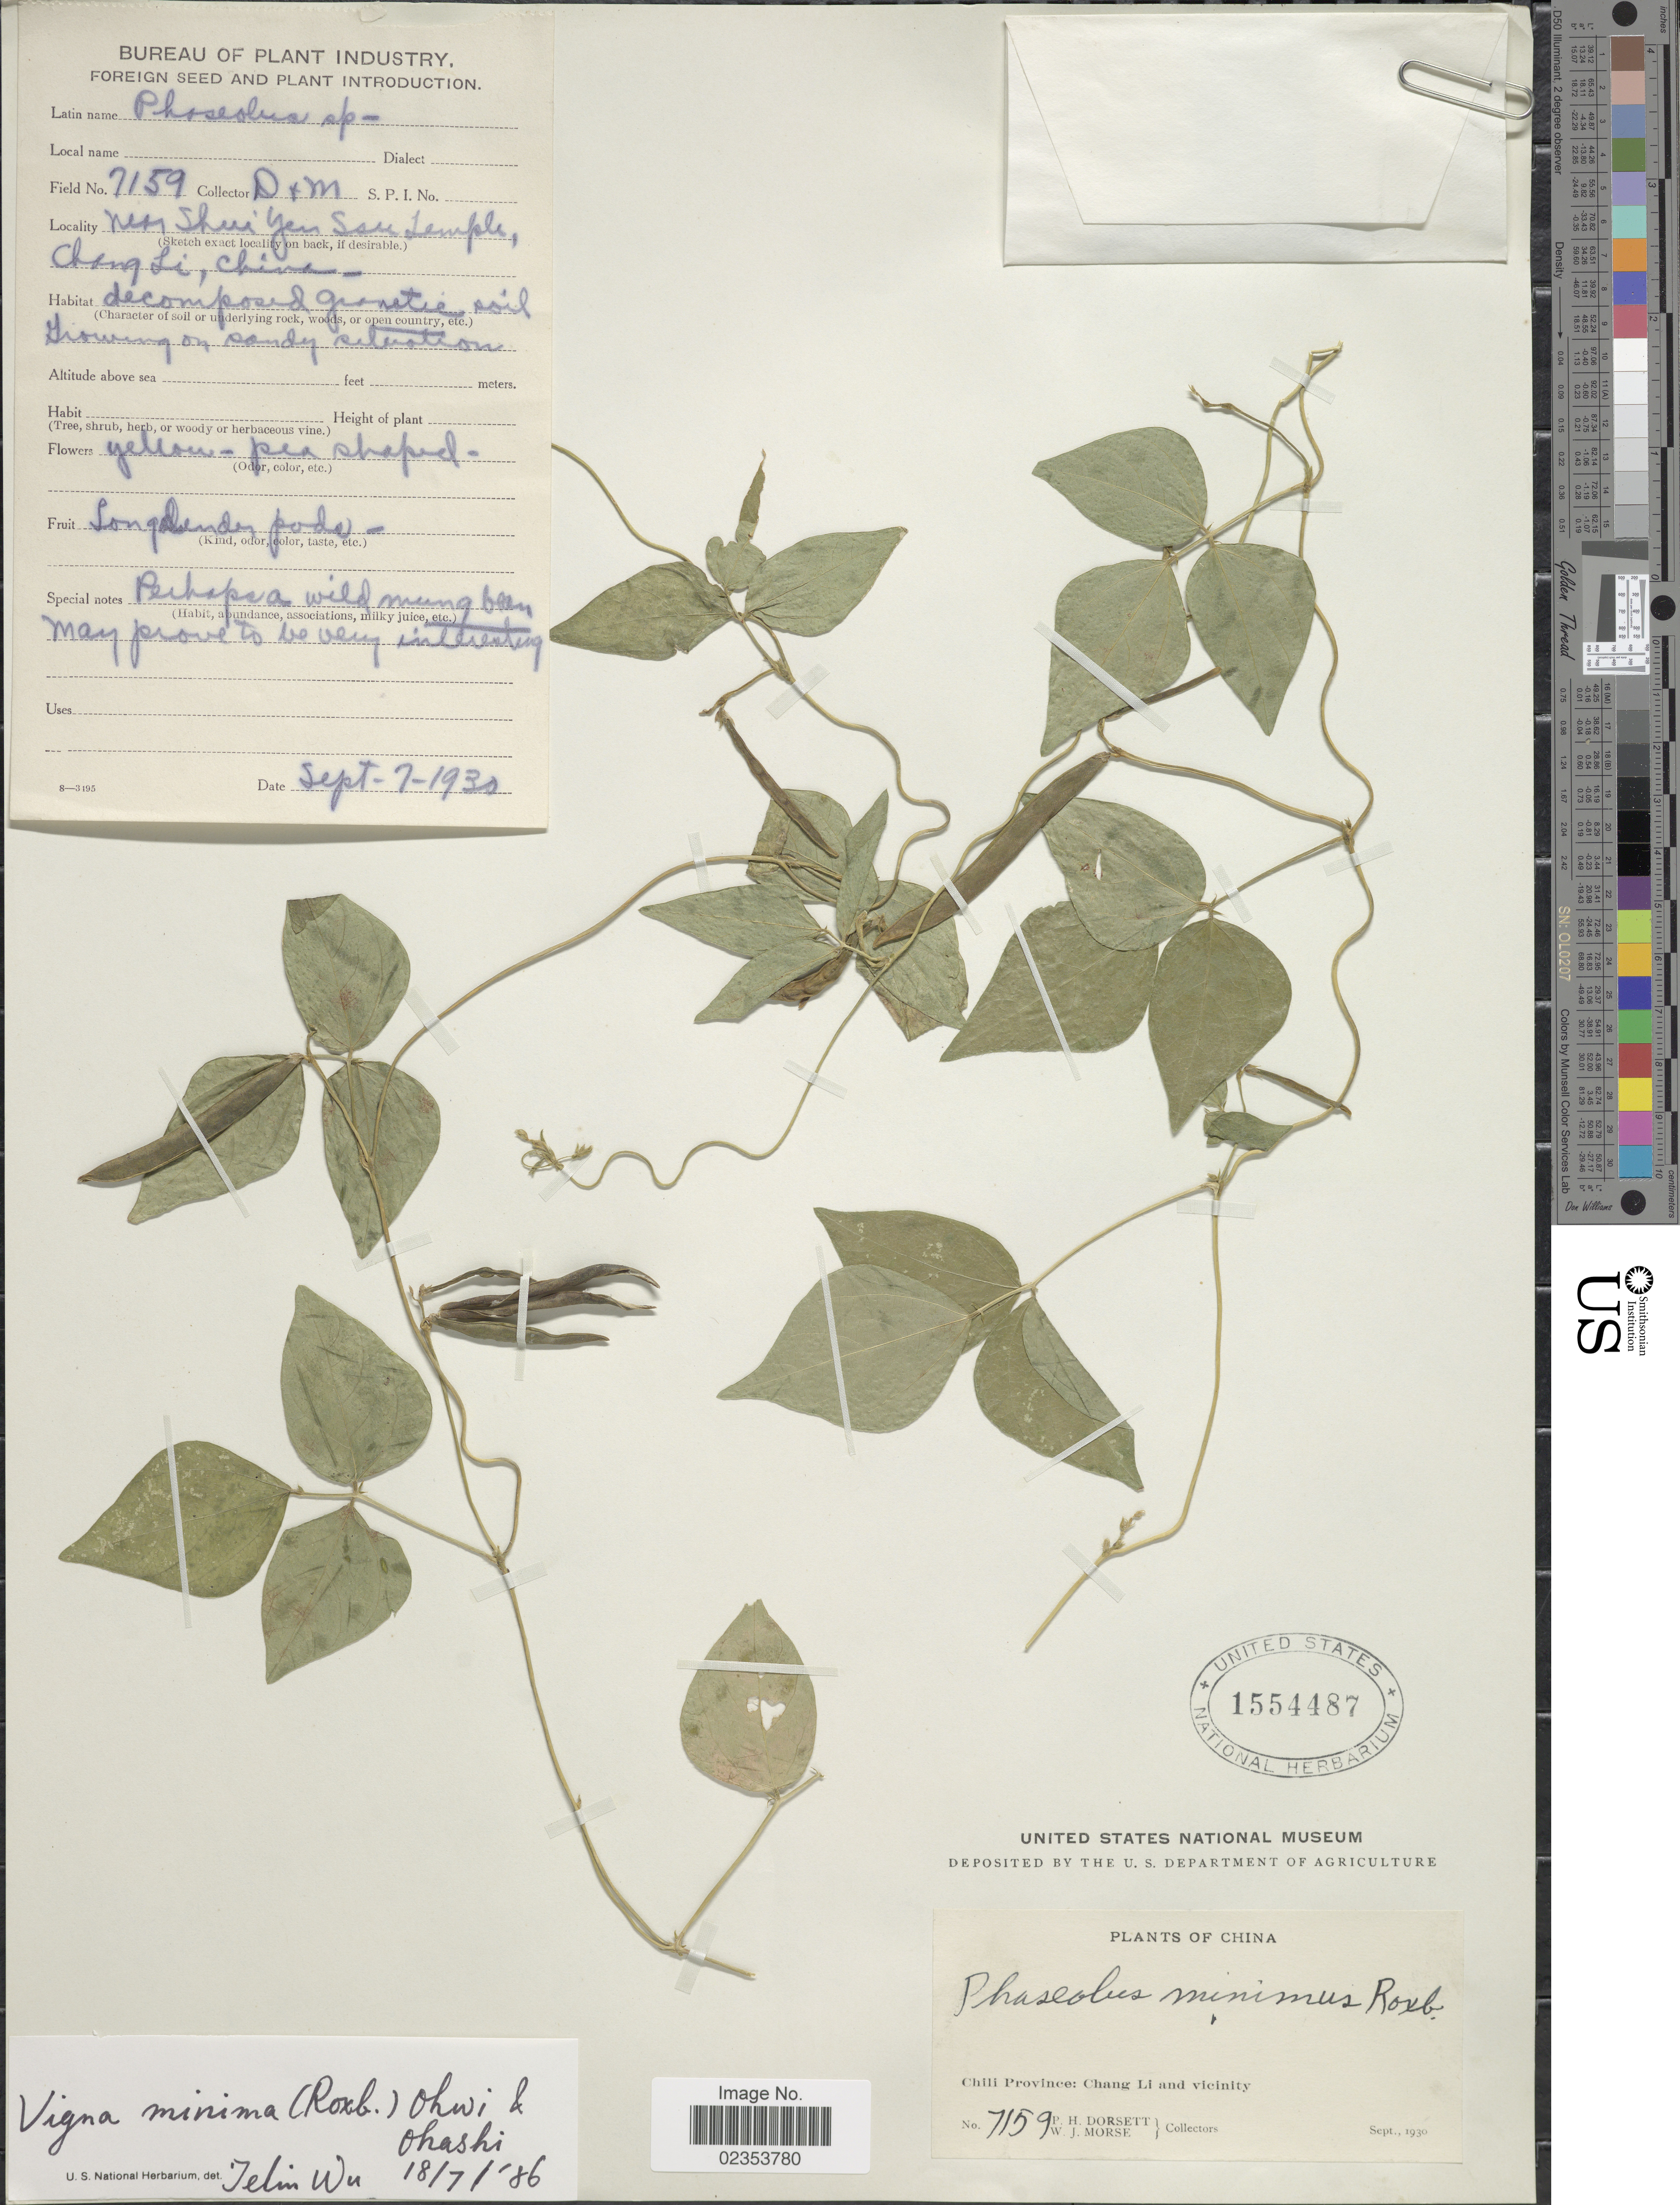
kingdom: Plantae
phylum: Tracheophyta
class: Magnoliopsida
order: Fabales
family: Fabaceae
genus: Vigna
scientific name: Vigna minima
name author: (Roxb.) Ohwi & H. Ohashi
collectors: P. H. Dorsett & W. J. Morse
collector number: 7159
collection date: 1930-09-07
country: China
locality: Chili Province: Chang Li and vicinity. Near Shui Yen San Temple [interpreted]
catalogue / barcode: US 1554487